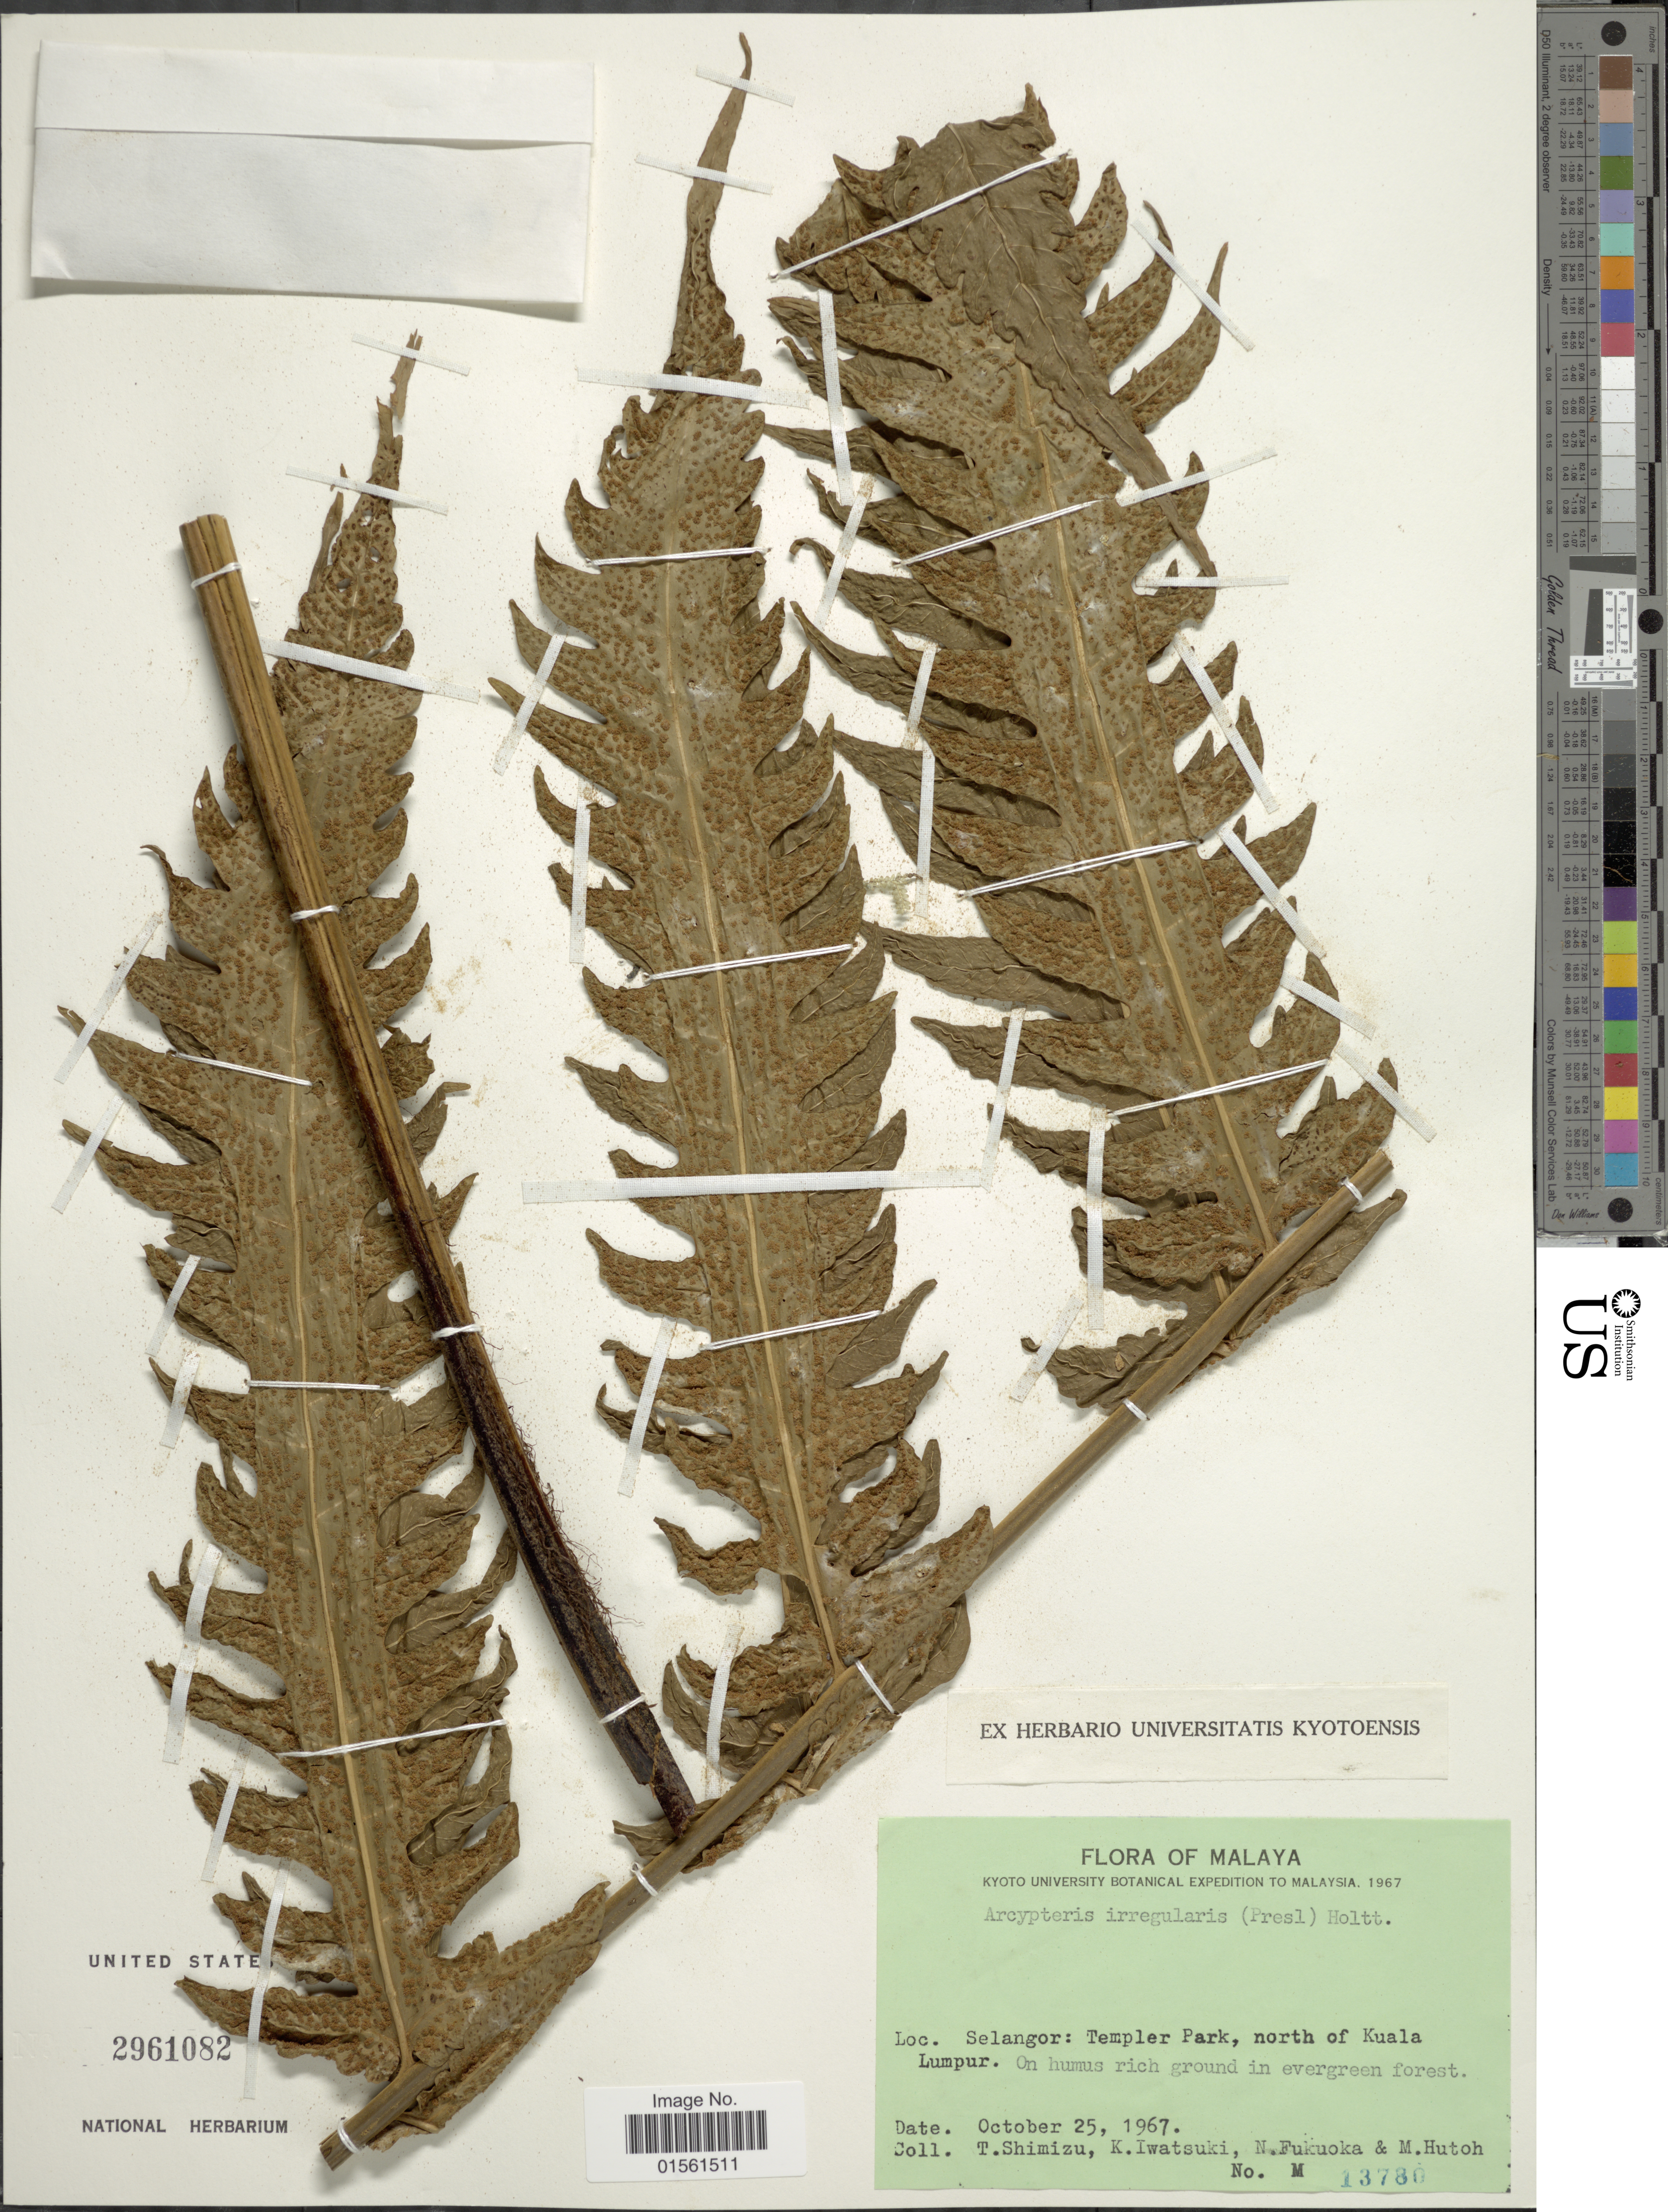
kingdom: Plantae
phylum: Tracheophyta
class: Polypodiopsida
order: Polypodiales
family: Dryopteridaceae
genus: Pleocnemia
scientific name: Pleocnemia irregularis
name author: (C. Presl) Holttum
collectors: T. Shimizu, K. Iwatsuki, N. Fukuoka & M. Hutoh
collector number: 13780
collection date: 1967-10-25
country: Malaysia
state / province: Selangor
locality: Templer Park, north of Kuala Lumpur.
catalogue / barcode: US 2961082